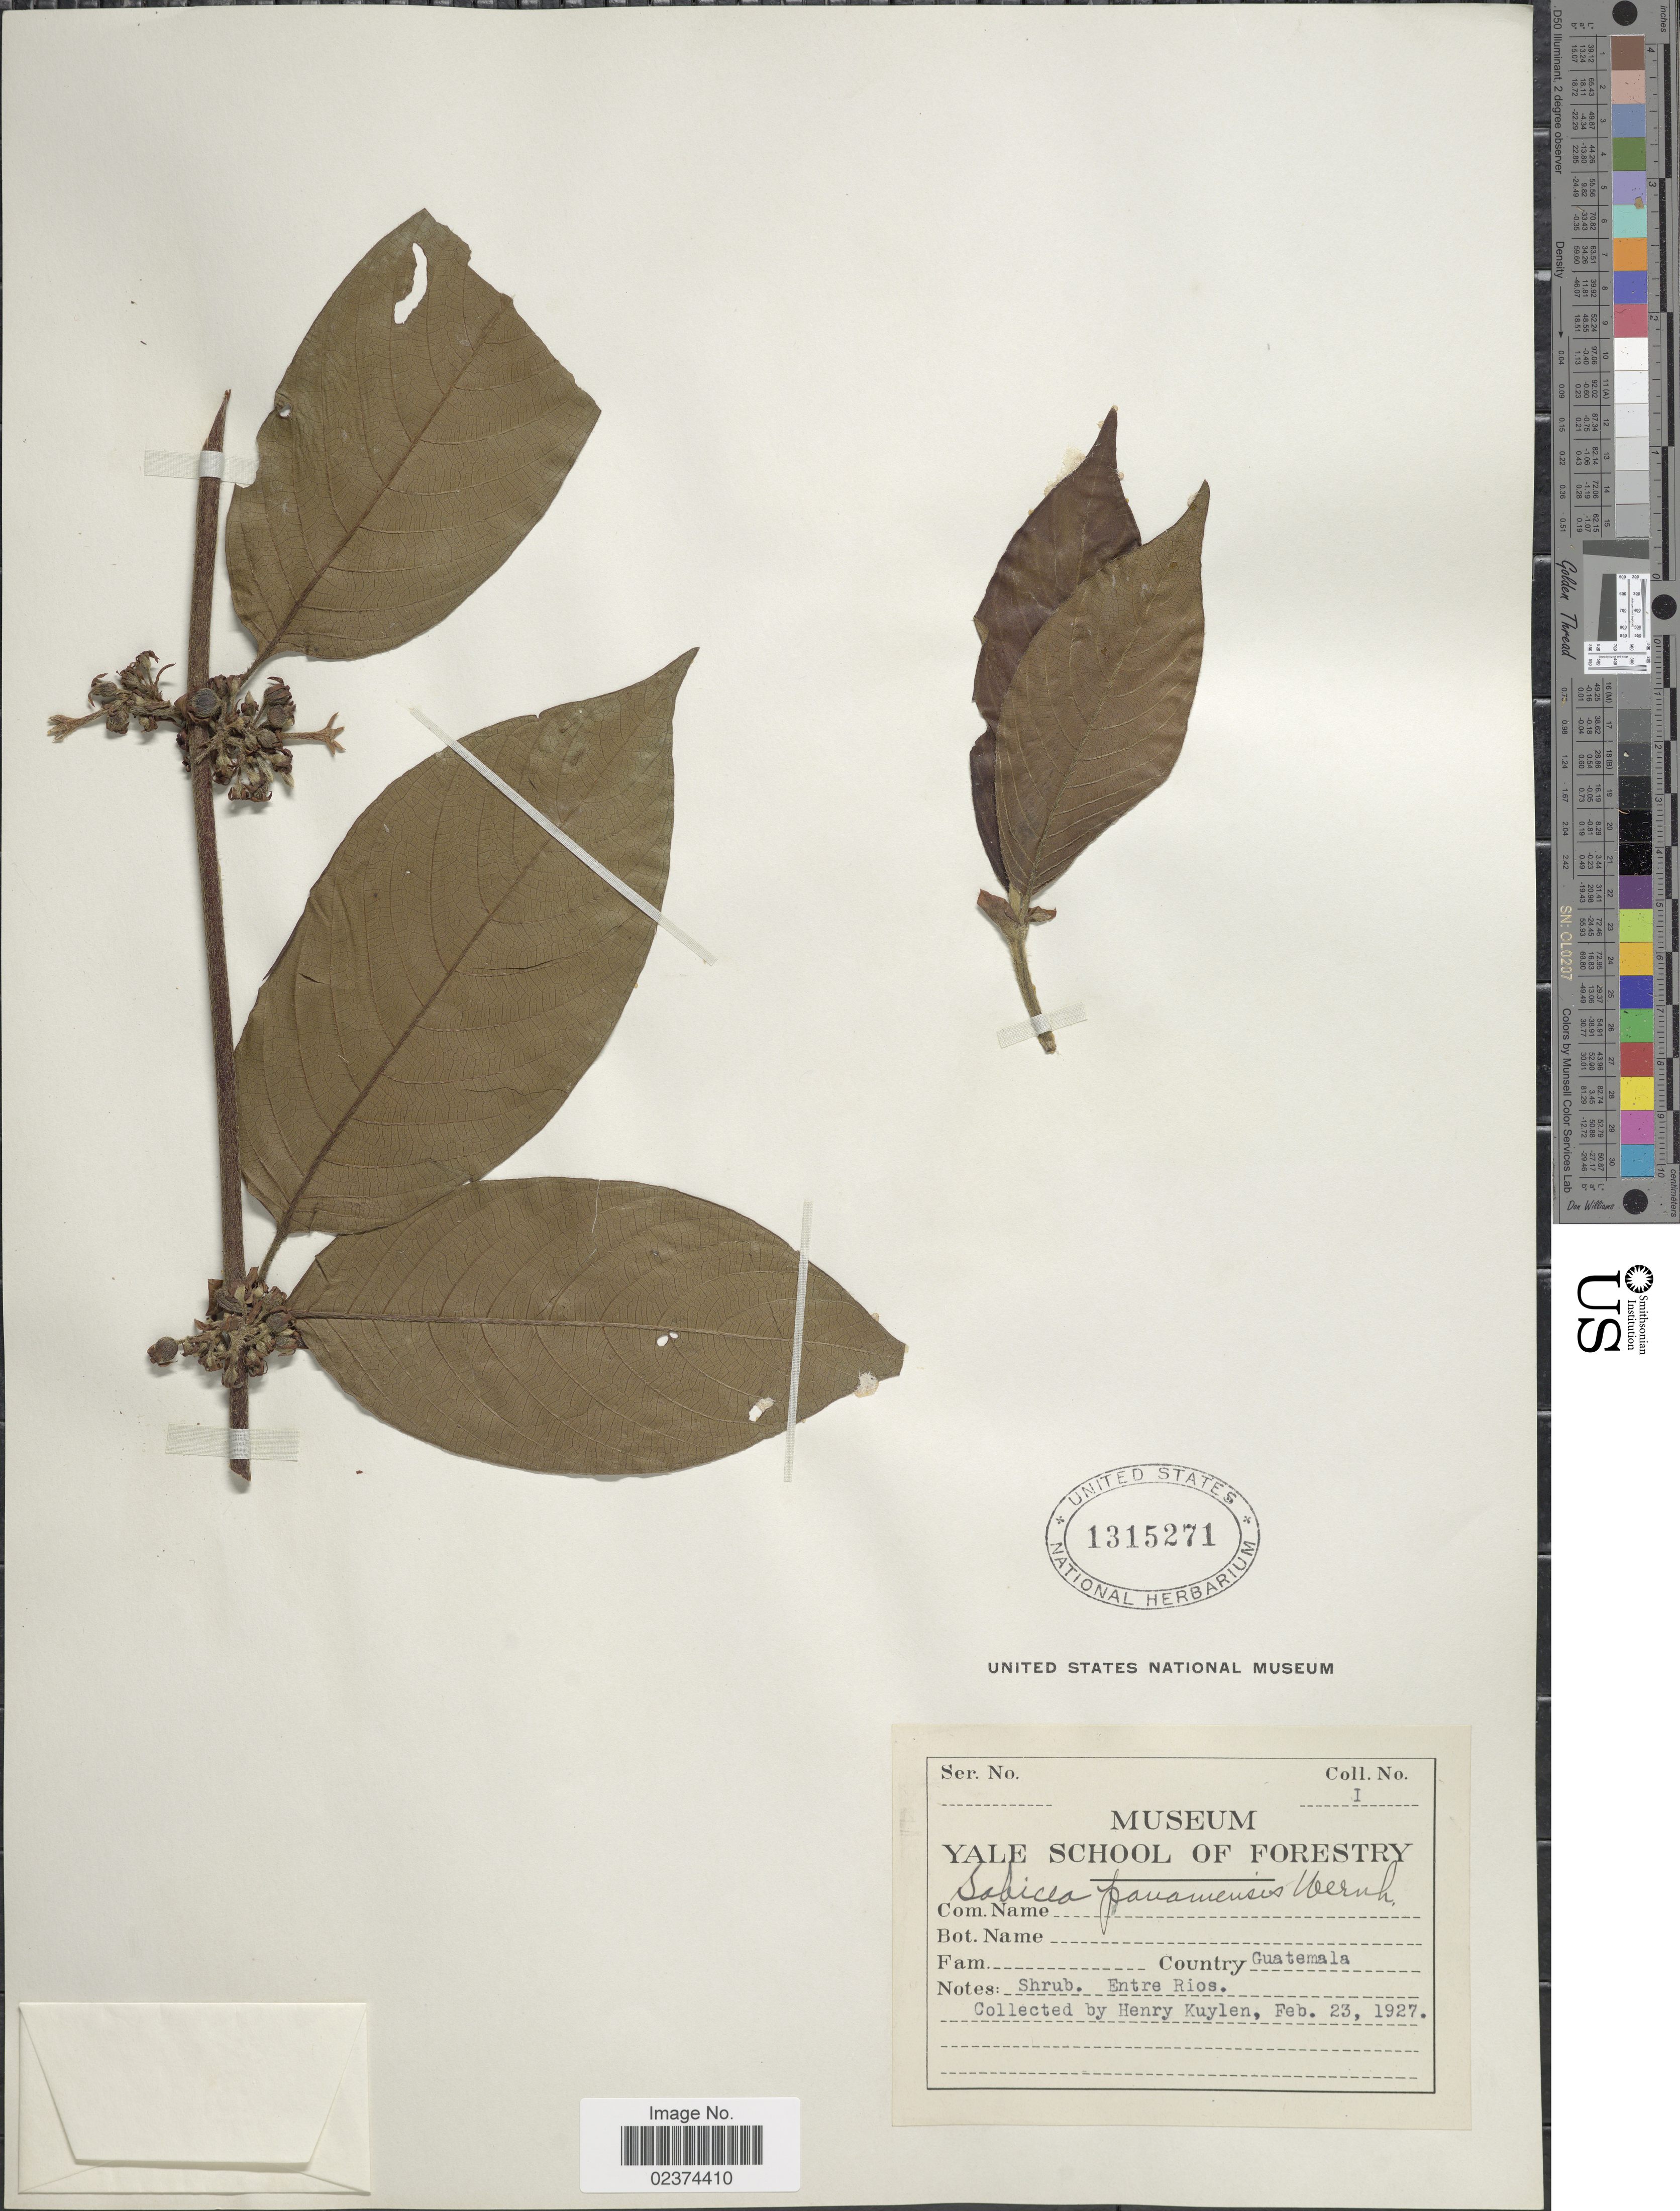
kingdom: Plantae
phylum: Tracheophyta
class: Magnoliopsida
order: Gentianales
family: Rubiaceae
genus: Sabicea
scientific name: Sabicea panamensis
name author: Wernham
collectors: H. Kuylen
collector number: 1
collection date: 1927-02-23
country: Guatemala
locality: Entre Rios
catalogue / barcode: US 1315271